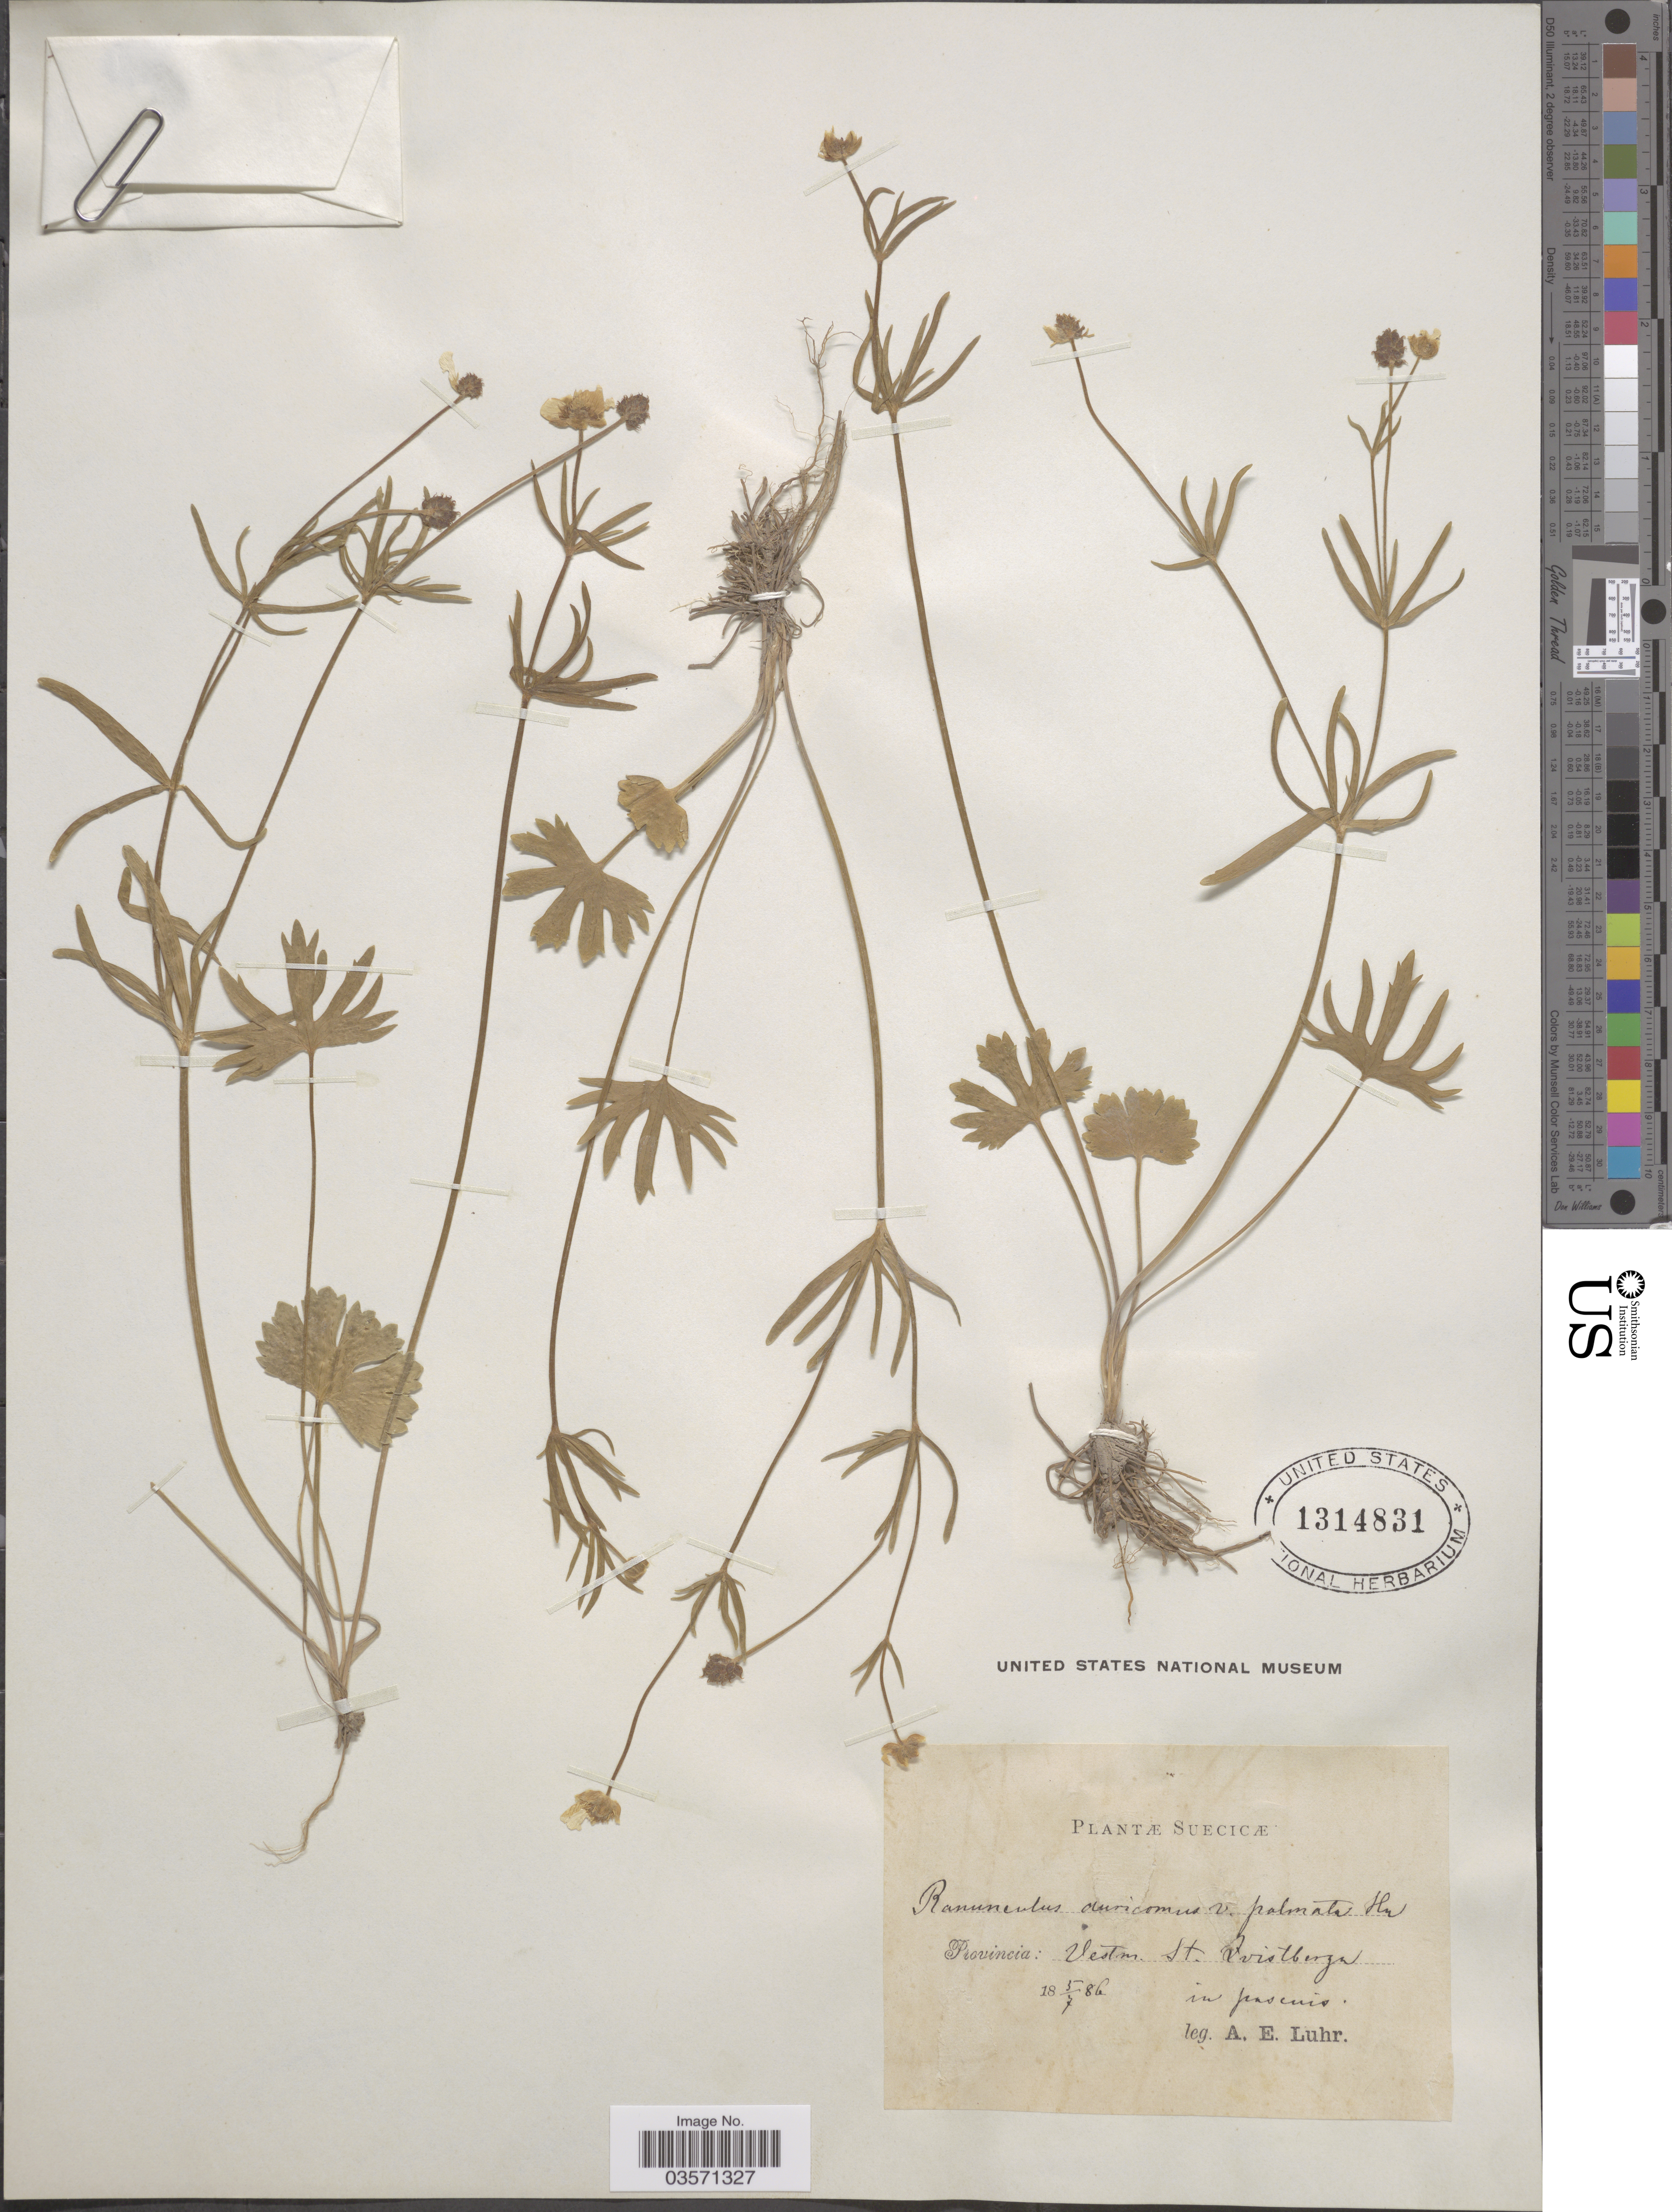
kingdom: Plantae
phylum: Tracheophyta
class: Magnoliopsida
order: Ranunculales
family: Ranunculaceae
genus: Ranunculus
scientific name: Ranunculus auricomus var. palmata, ined.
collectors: A. Luhr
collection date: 1886-07-05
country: Sweden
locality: Suecicæ. Provincia: Vestm. St. Qvistberga [ = Kvistberga] in pascuis.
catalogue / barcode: US 1314831